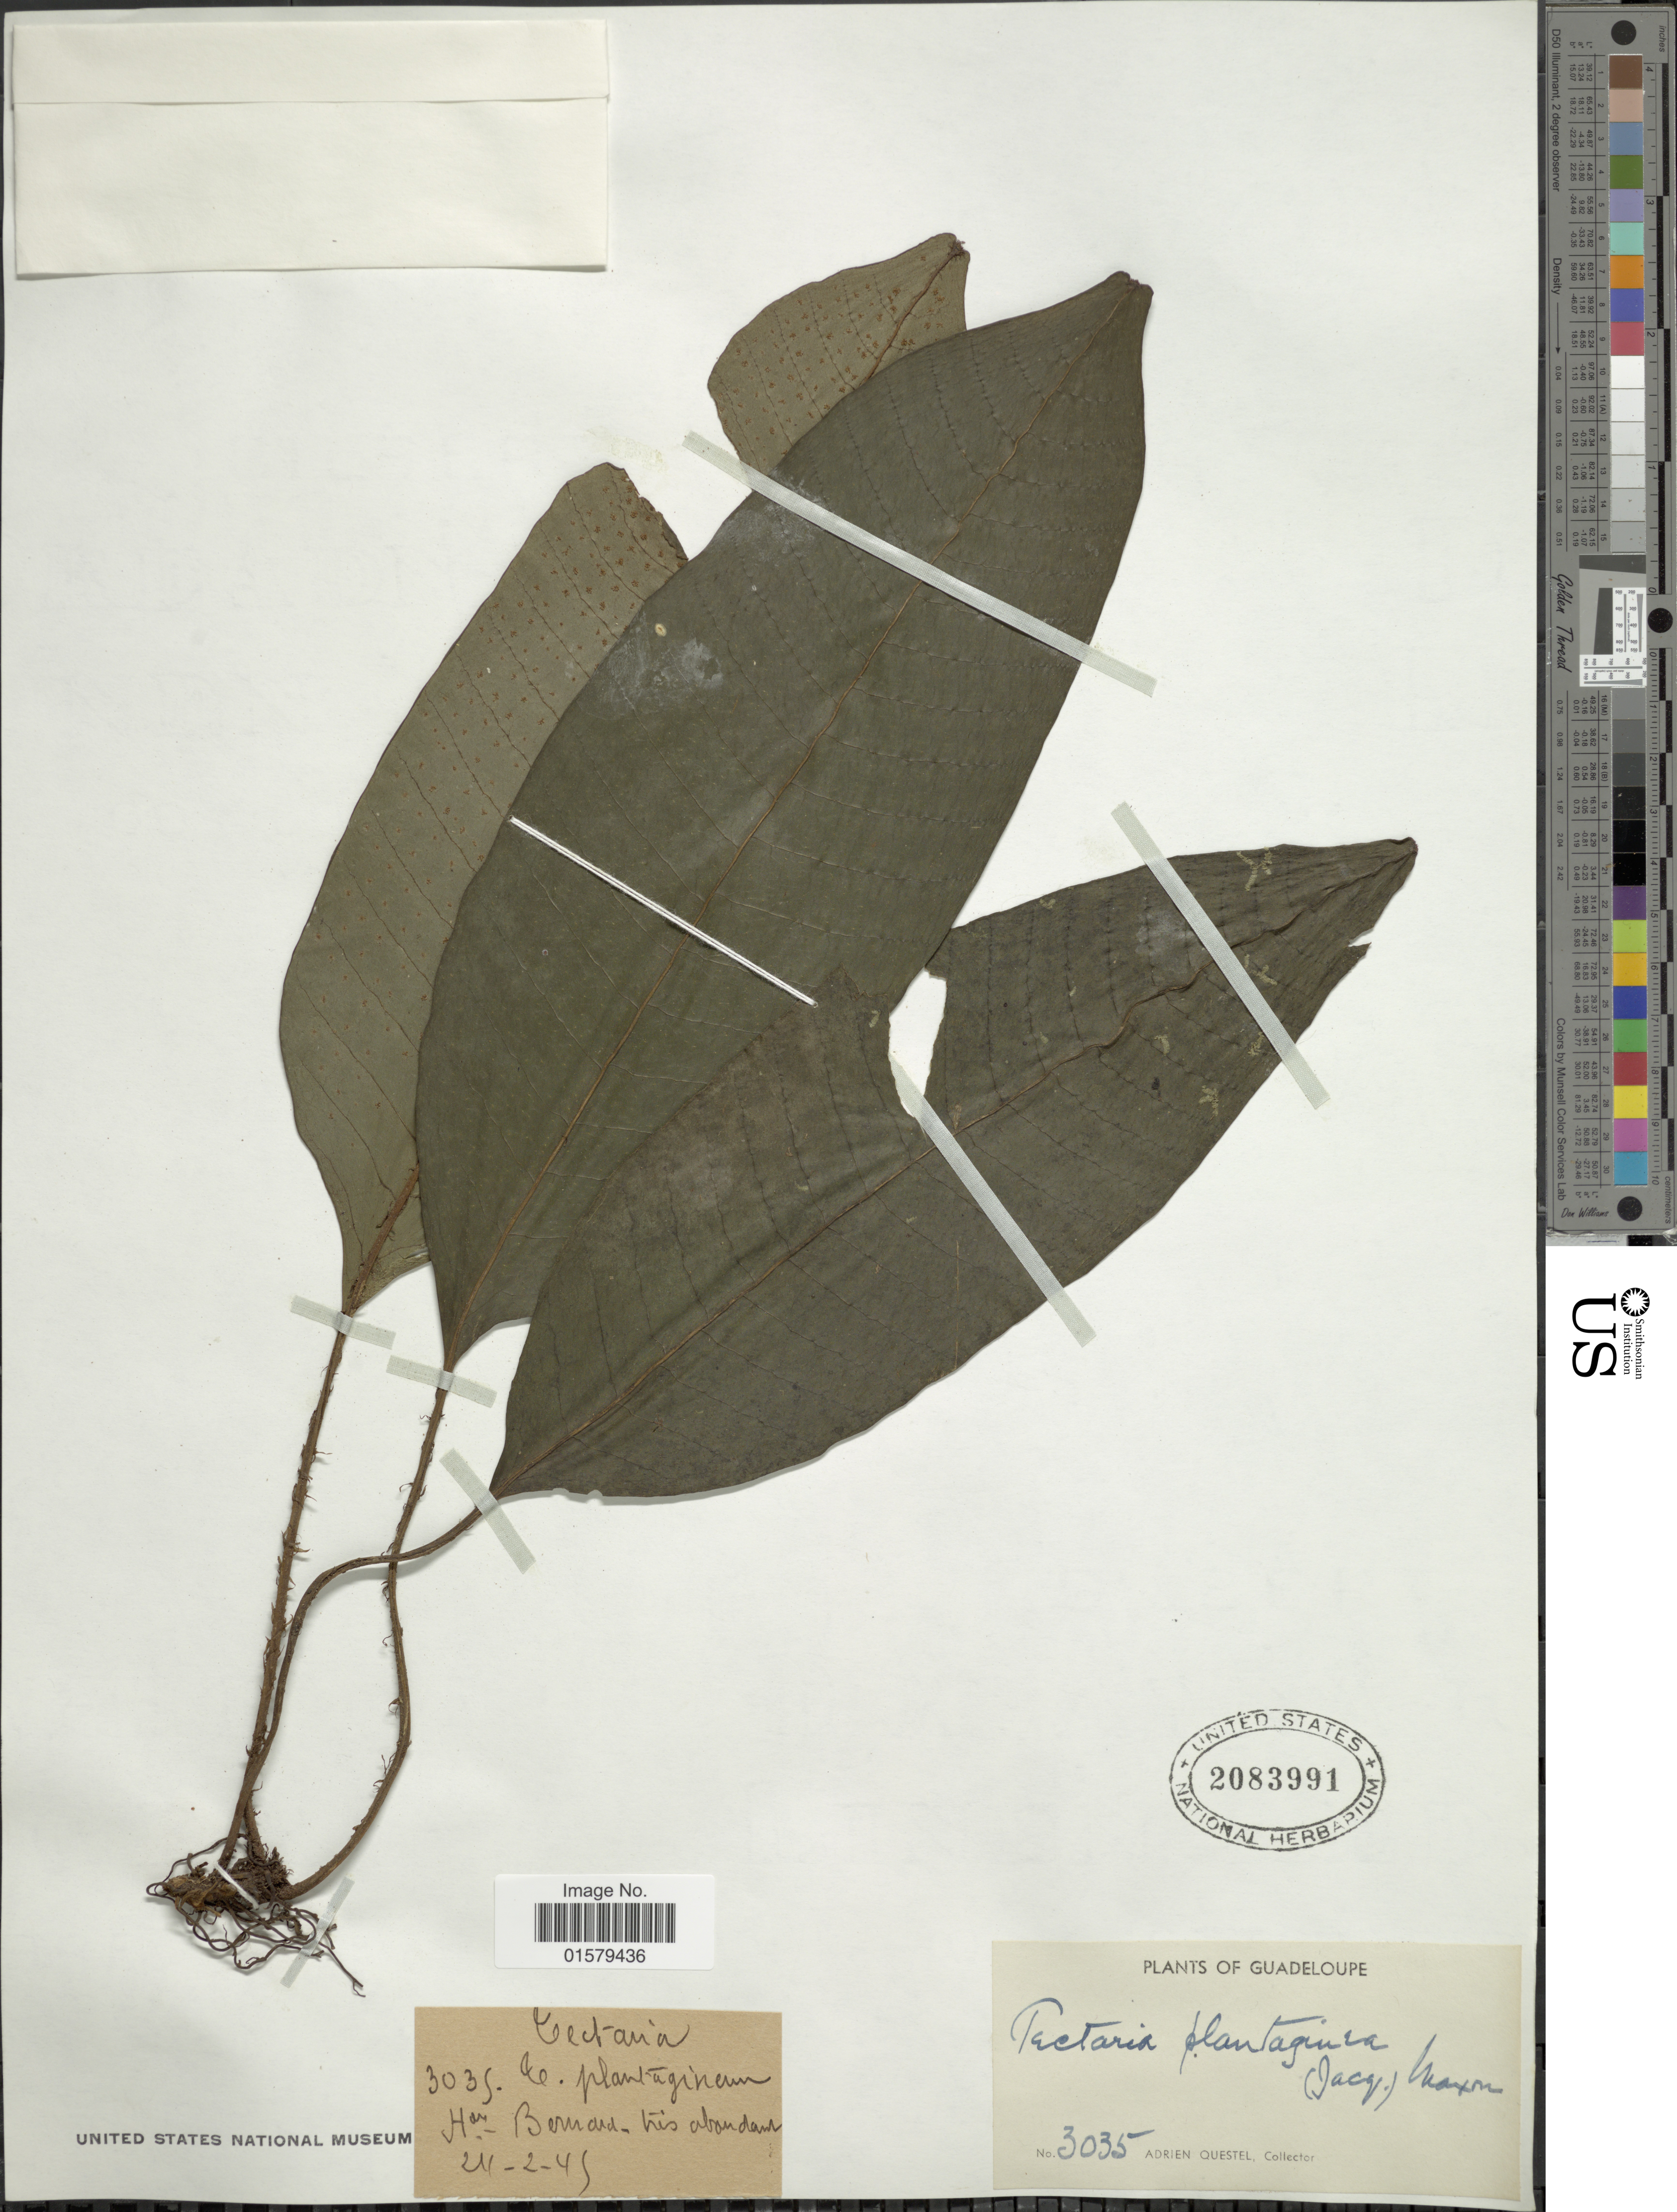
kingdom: Plantae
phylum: Tracheophyta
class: Polypodiopsida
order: Polypodiales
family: Tectariaceae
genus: Tectaria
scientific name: Tectaria plantaginea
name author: (Jacq.) Maxon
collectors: A. Questel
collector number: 3035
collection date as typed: Transcribed d/m/y: 24/2/4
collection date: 1945-02-24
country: Guadeloupe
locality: St. Bernard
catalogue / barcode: US 2083991